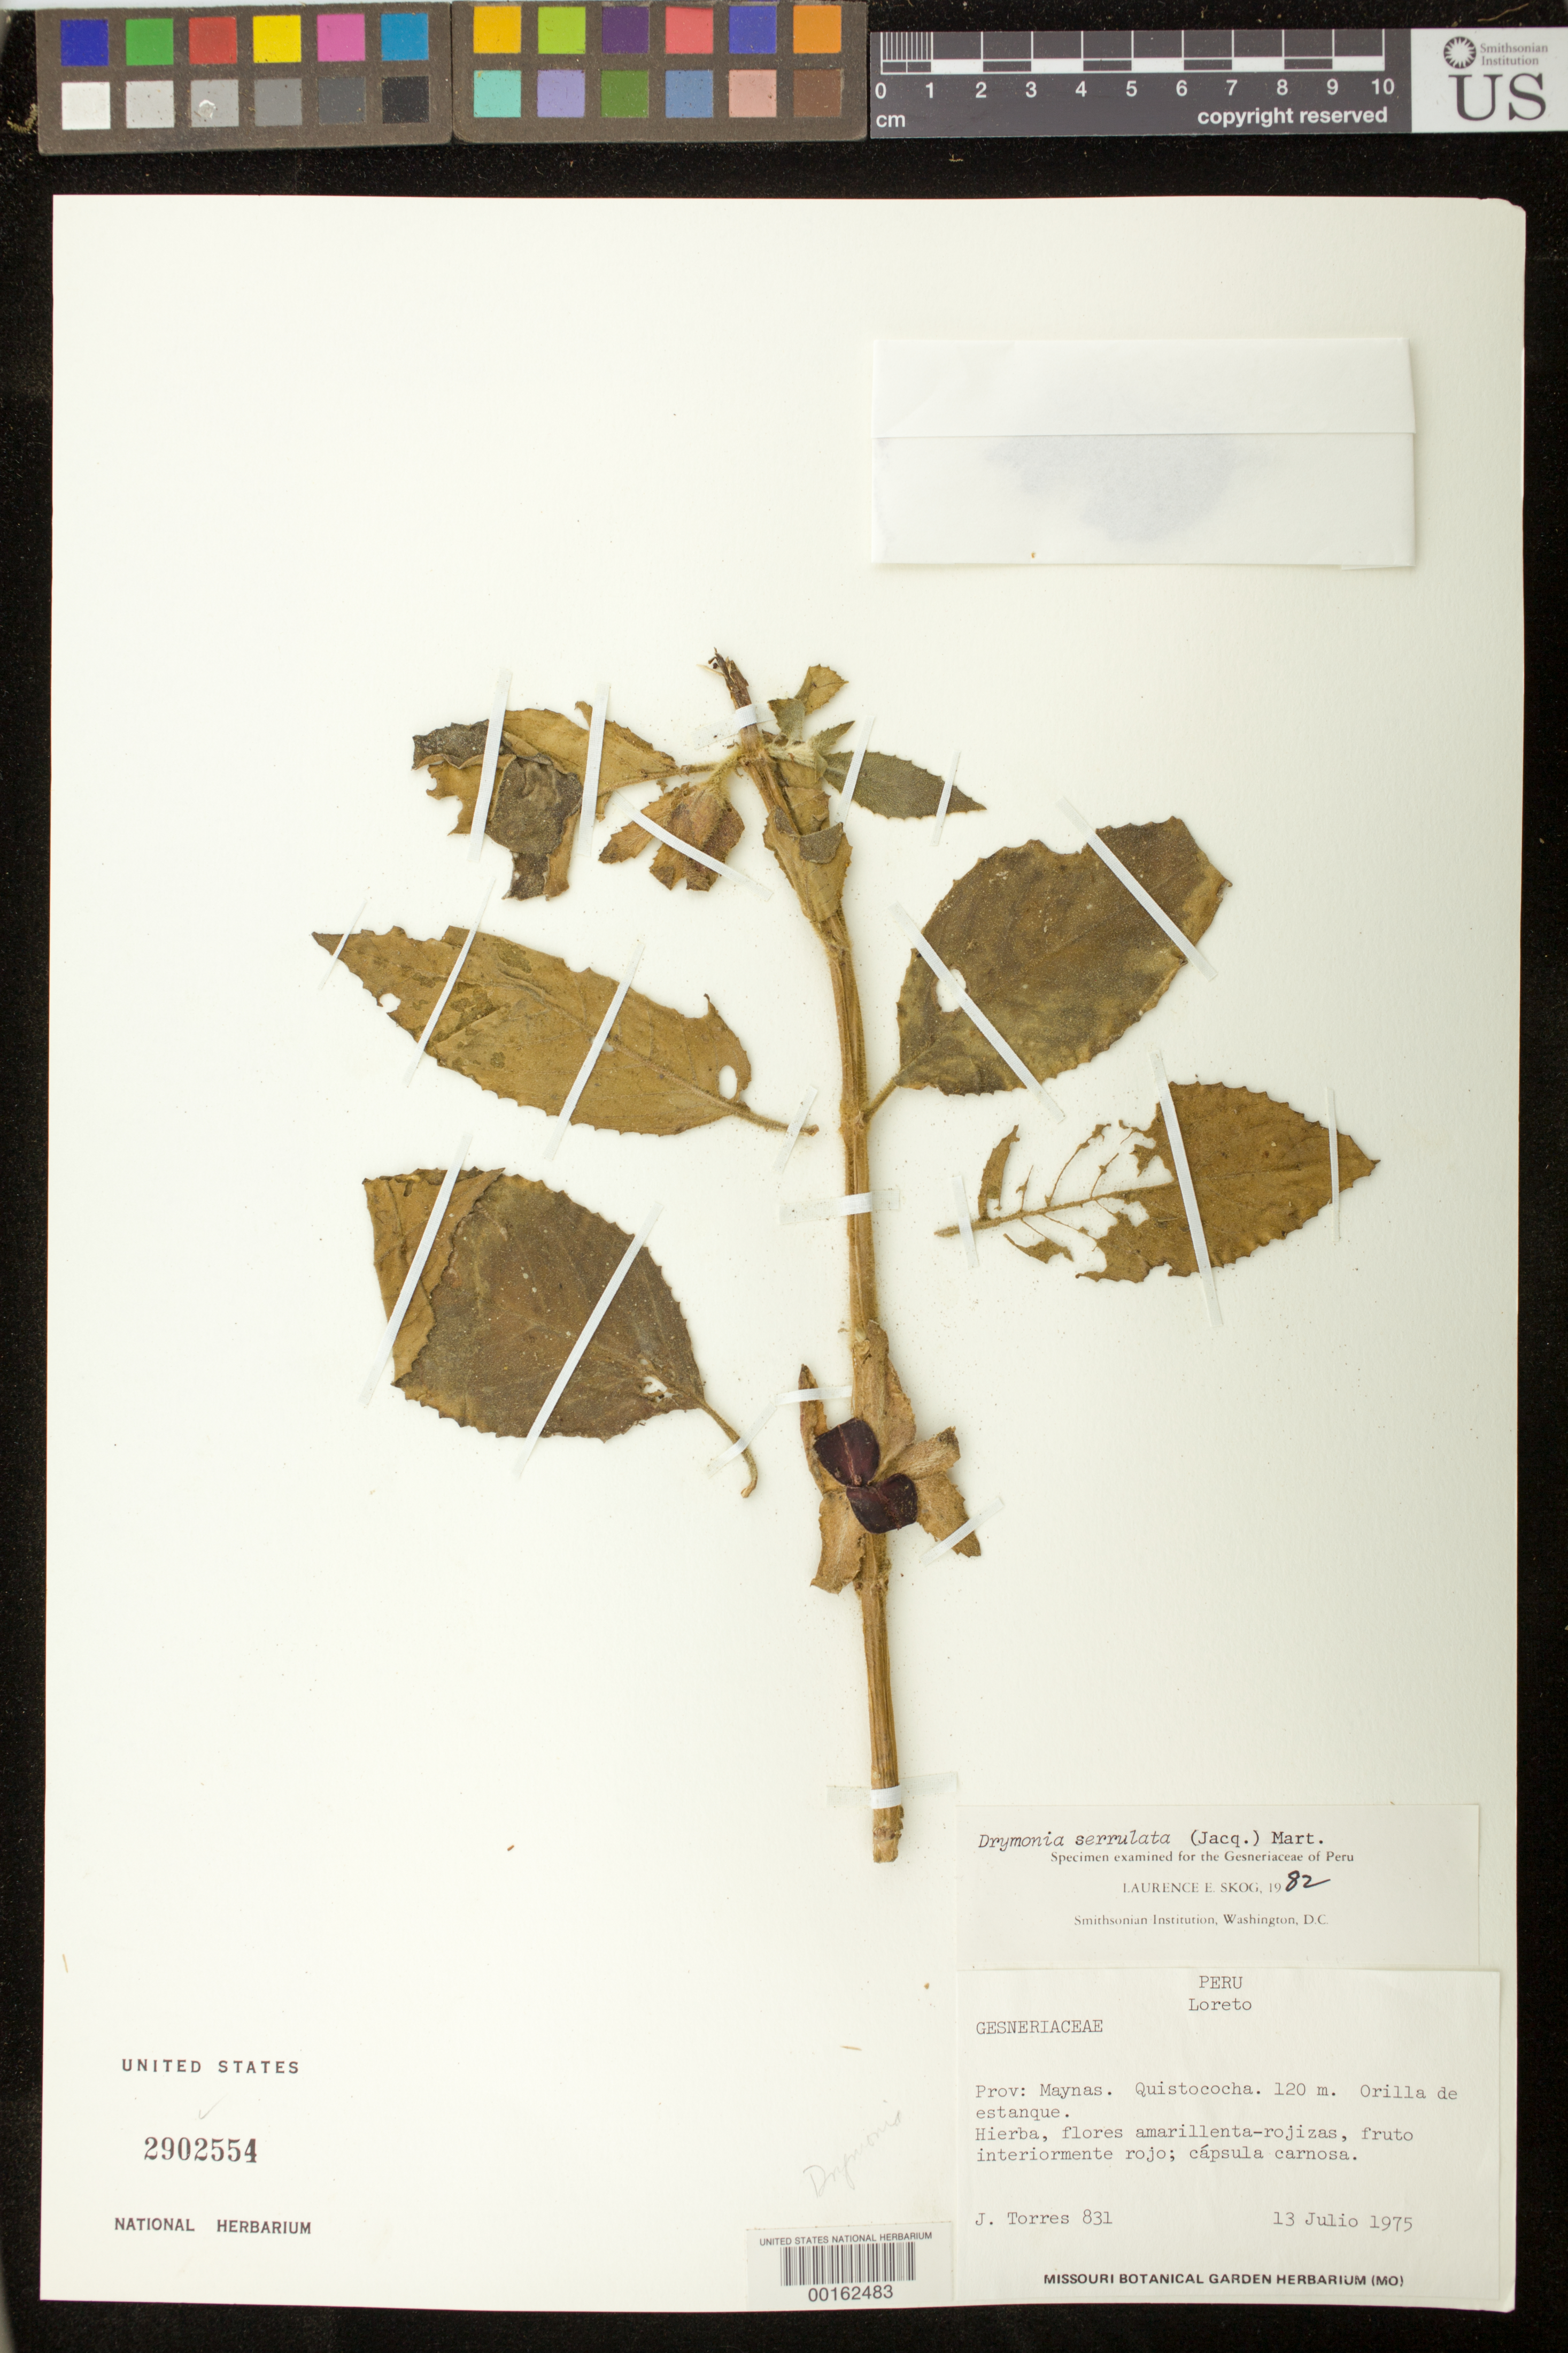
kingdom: Plantae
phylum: Tracheophyta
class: Magnoliopsida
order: Lamiales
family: Gesneriaceae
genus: Drymonia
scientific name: Drymonia serrulata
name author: (Jacq.) Mart.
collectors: J. Torres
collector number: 831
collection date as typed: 13 Jul 1975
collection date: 1975-07-13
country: Peru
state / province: Loreto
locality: Prov. Maynas; Quistococha, bank of Estanque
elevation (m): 120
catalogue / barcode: US 2902554